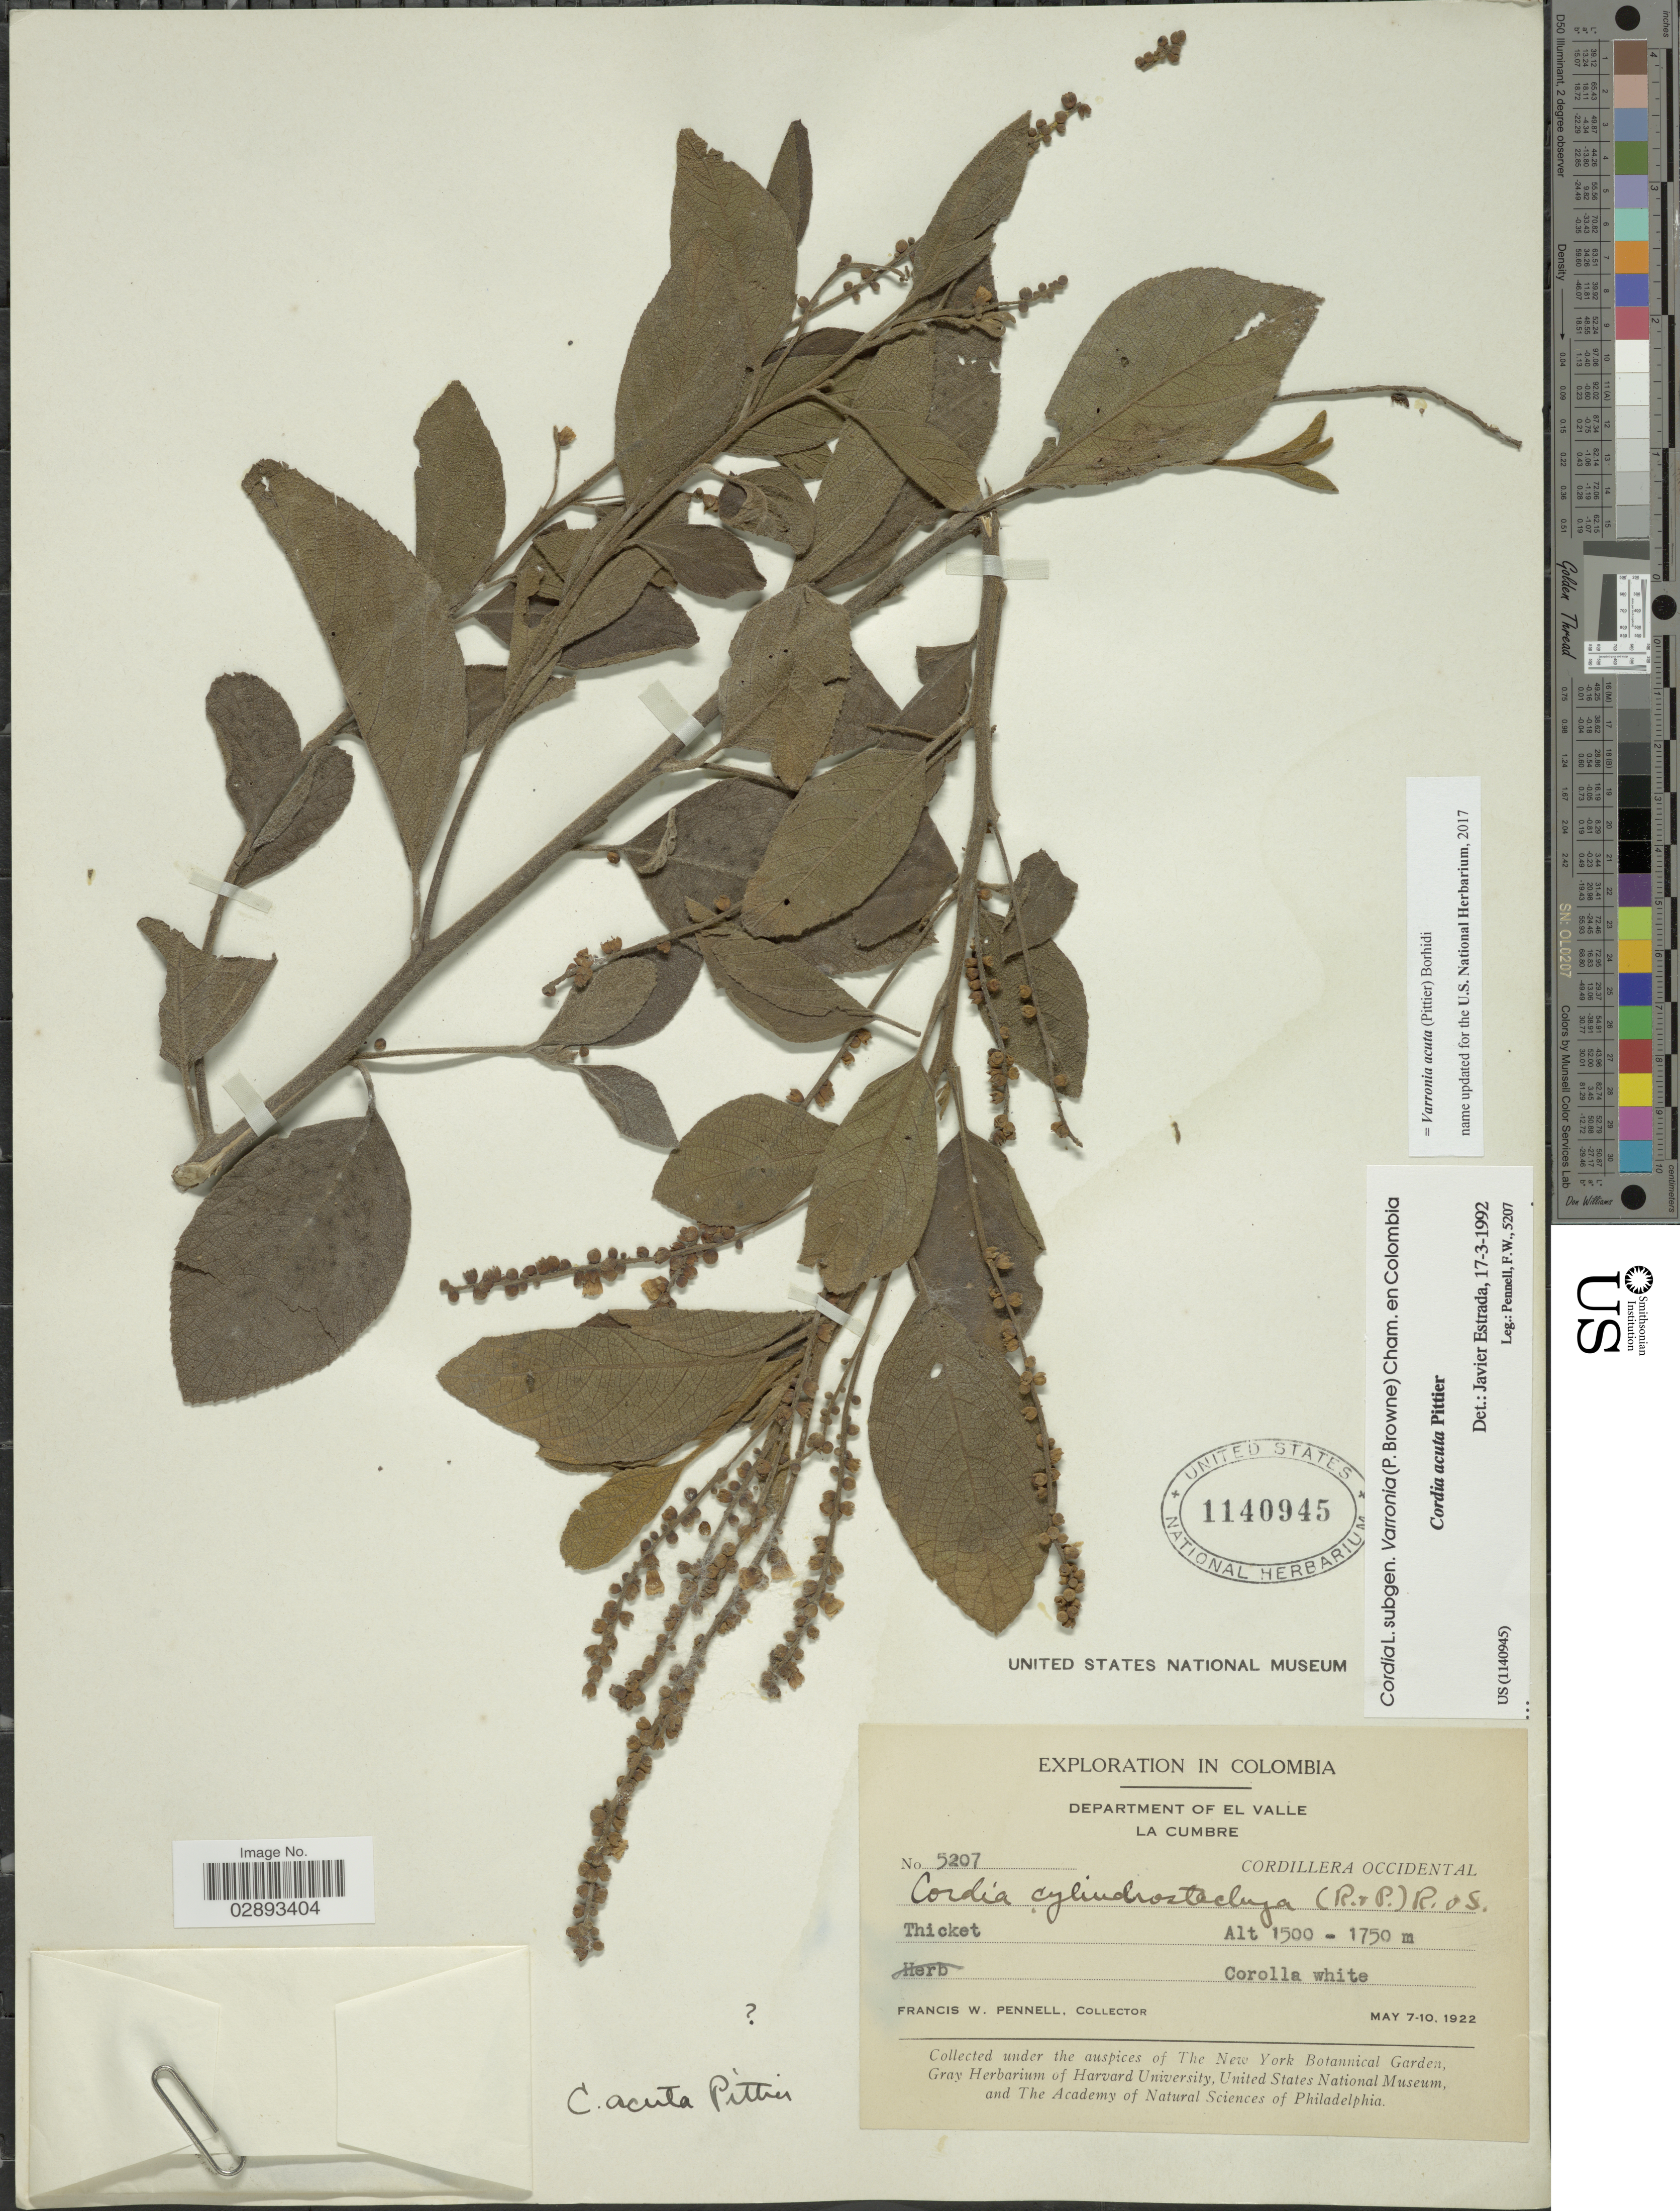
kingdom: Plantae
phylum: Tracheophyta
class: Magnoliopsida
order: Boraginales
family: Cordiaceae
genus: Varronia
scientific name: Varronia acuta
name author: (Pittier) Borhidi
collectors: F. W. Pennell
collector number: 5207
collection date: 1922-05-07/1922-05-10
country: Colombia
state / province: Valle del Cauca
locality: Department of El Valle, La Cumbre, Cordillera Occidental.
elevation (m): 1500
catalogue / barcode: US 1140945